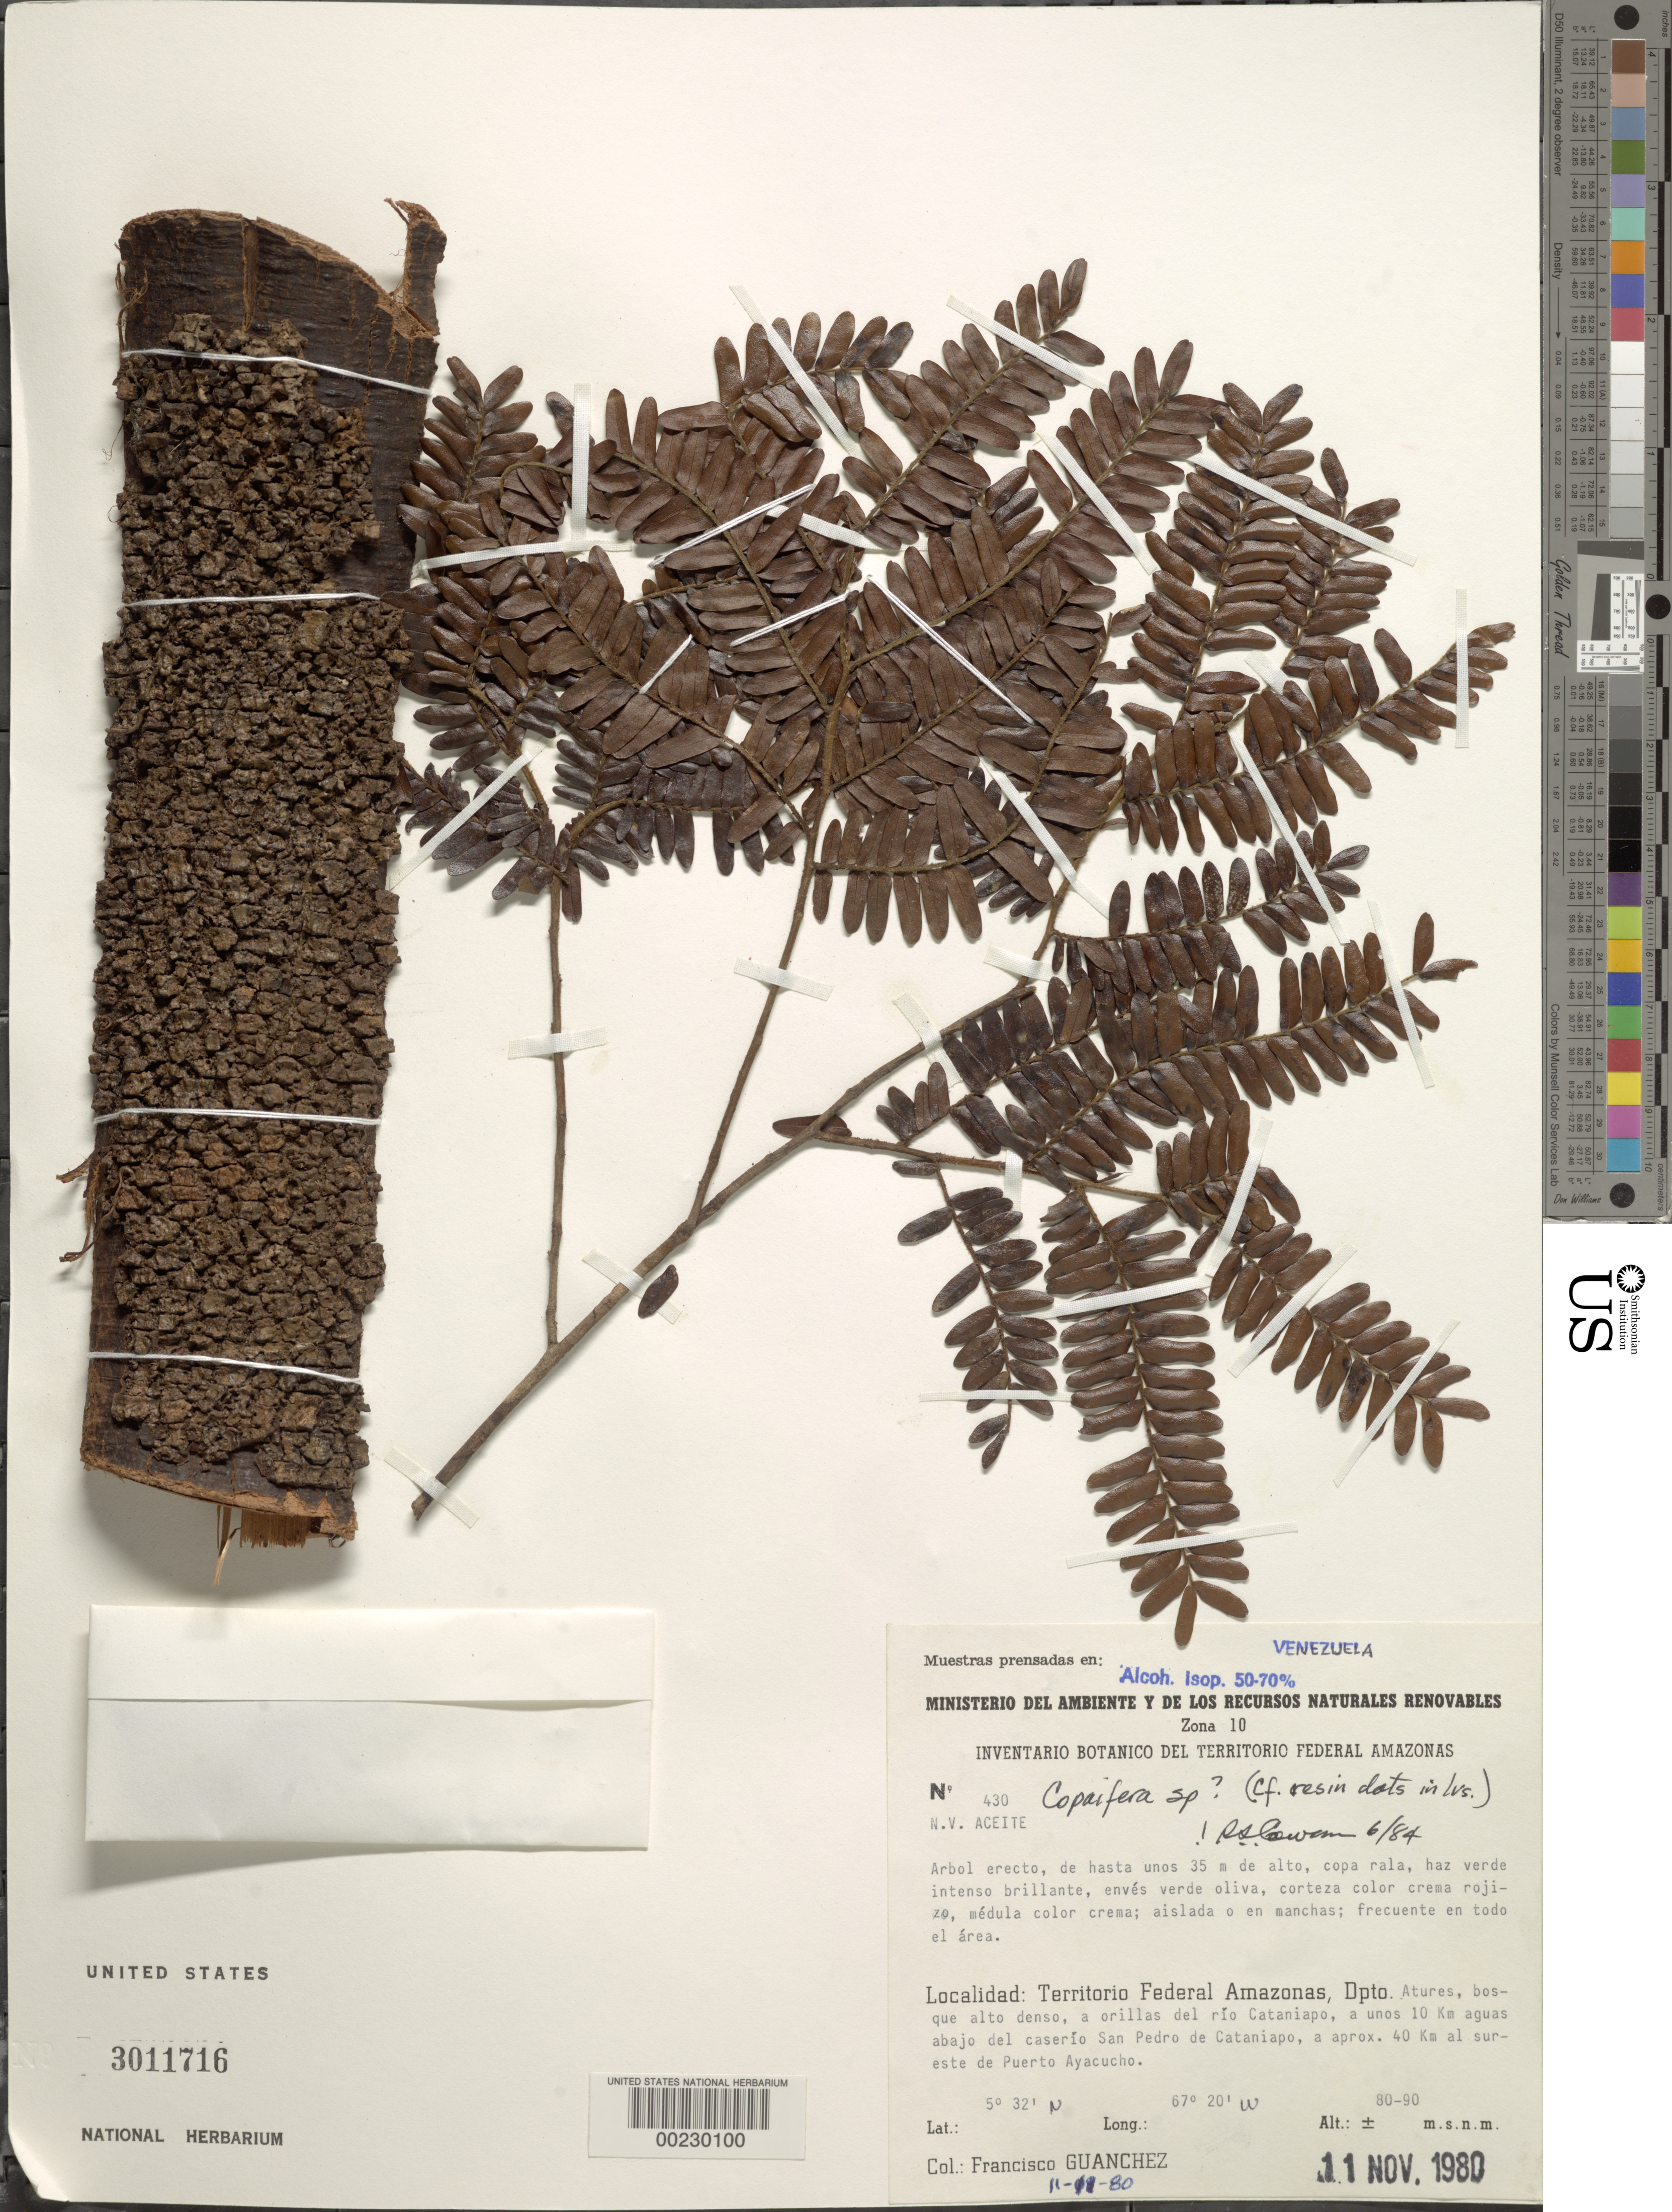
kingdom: Plantae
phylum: Tracheophyta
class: Magnoliopsida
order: Fabales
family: Fabaceae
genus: Copaifera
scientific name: Copaifera sp.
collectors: F. Guánchez M.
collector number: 430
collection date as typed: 11 Nov 1980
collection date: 1980-11-11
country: Venezuela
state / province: Amazonas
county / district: Atures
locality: Rio cataniapo, 10 km downstream from the village of san pedro de cata-niapo, ca 40 km s of puerto ayacucho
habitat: Tall dense forest; bank of river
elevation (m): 80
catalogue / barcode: US 301716